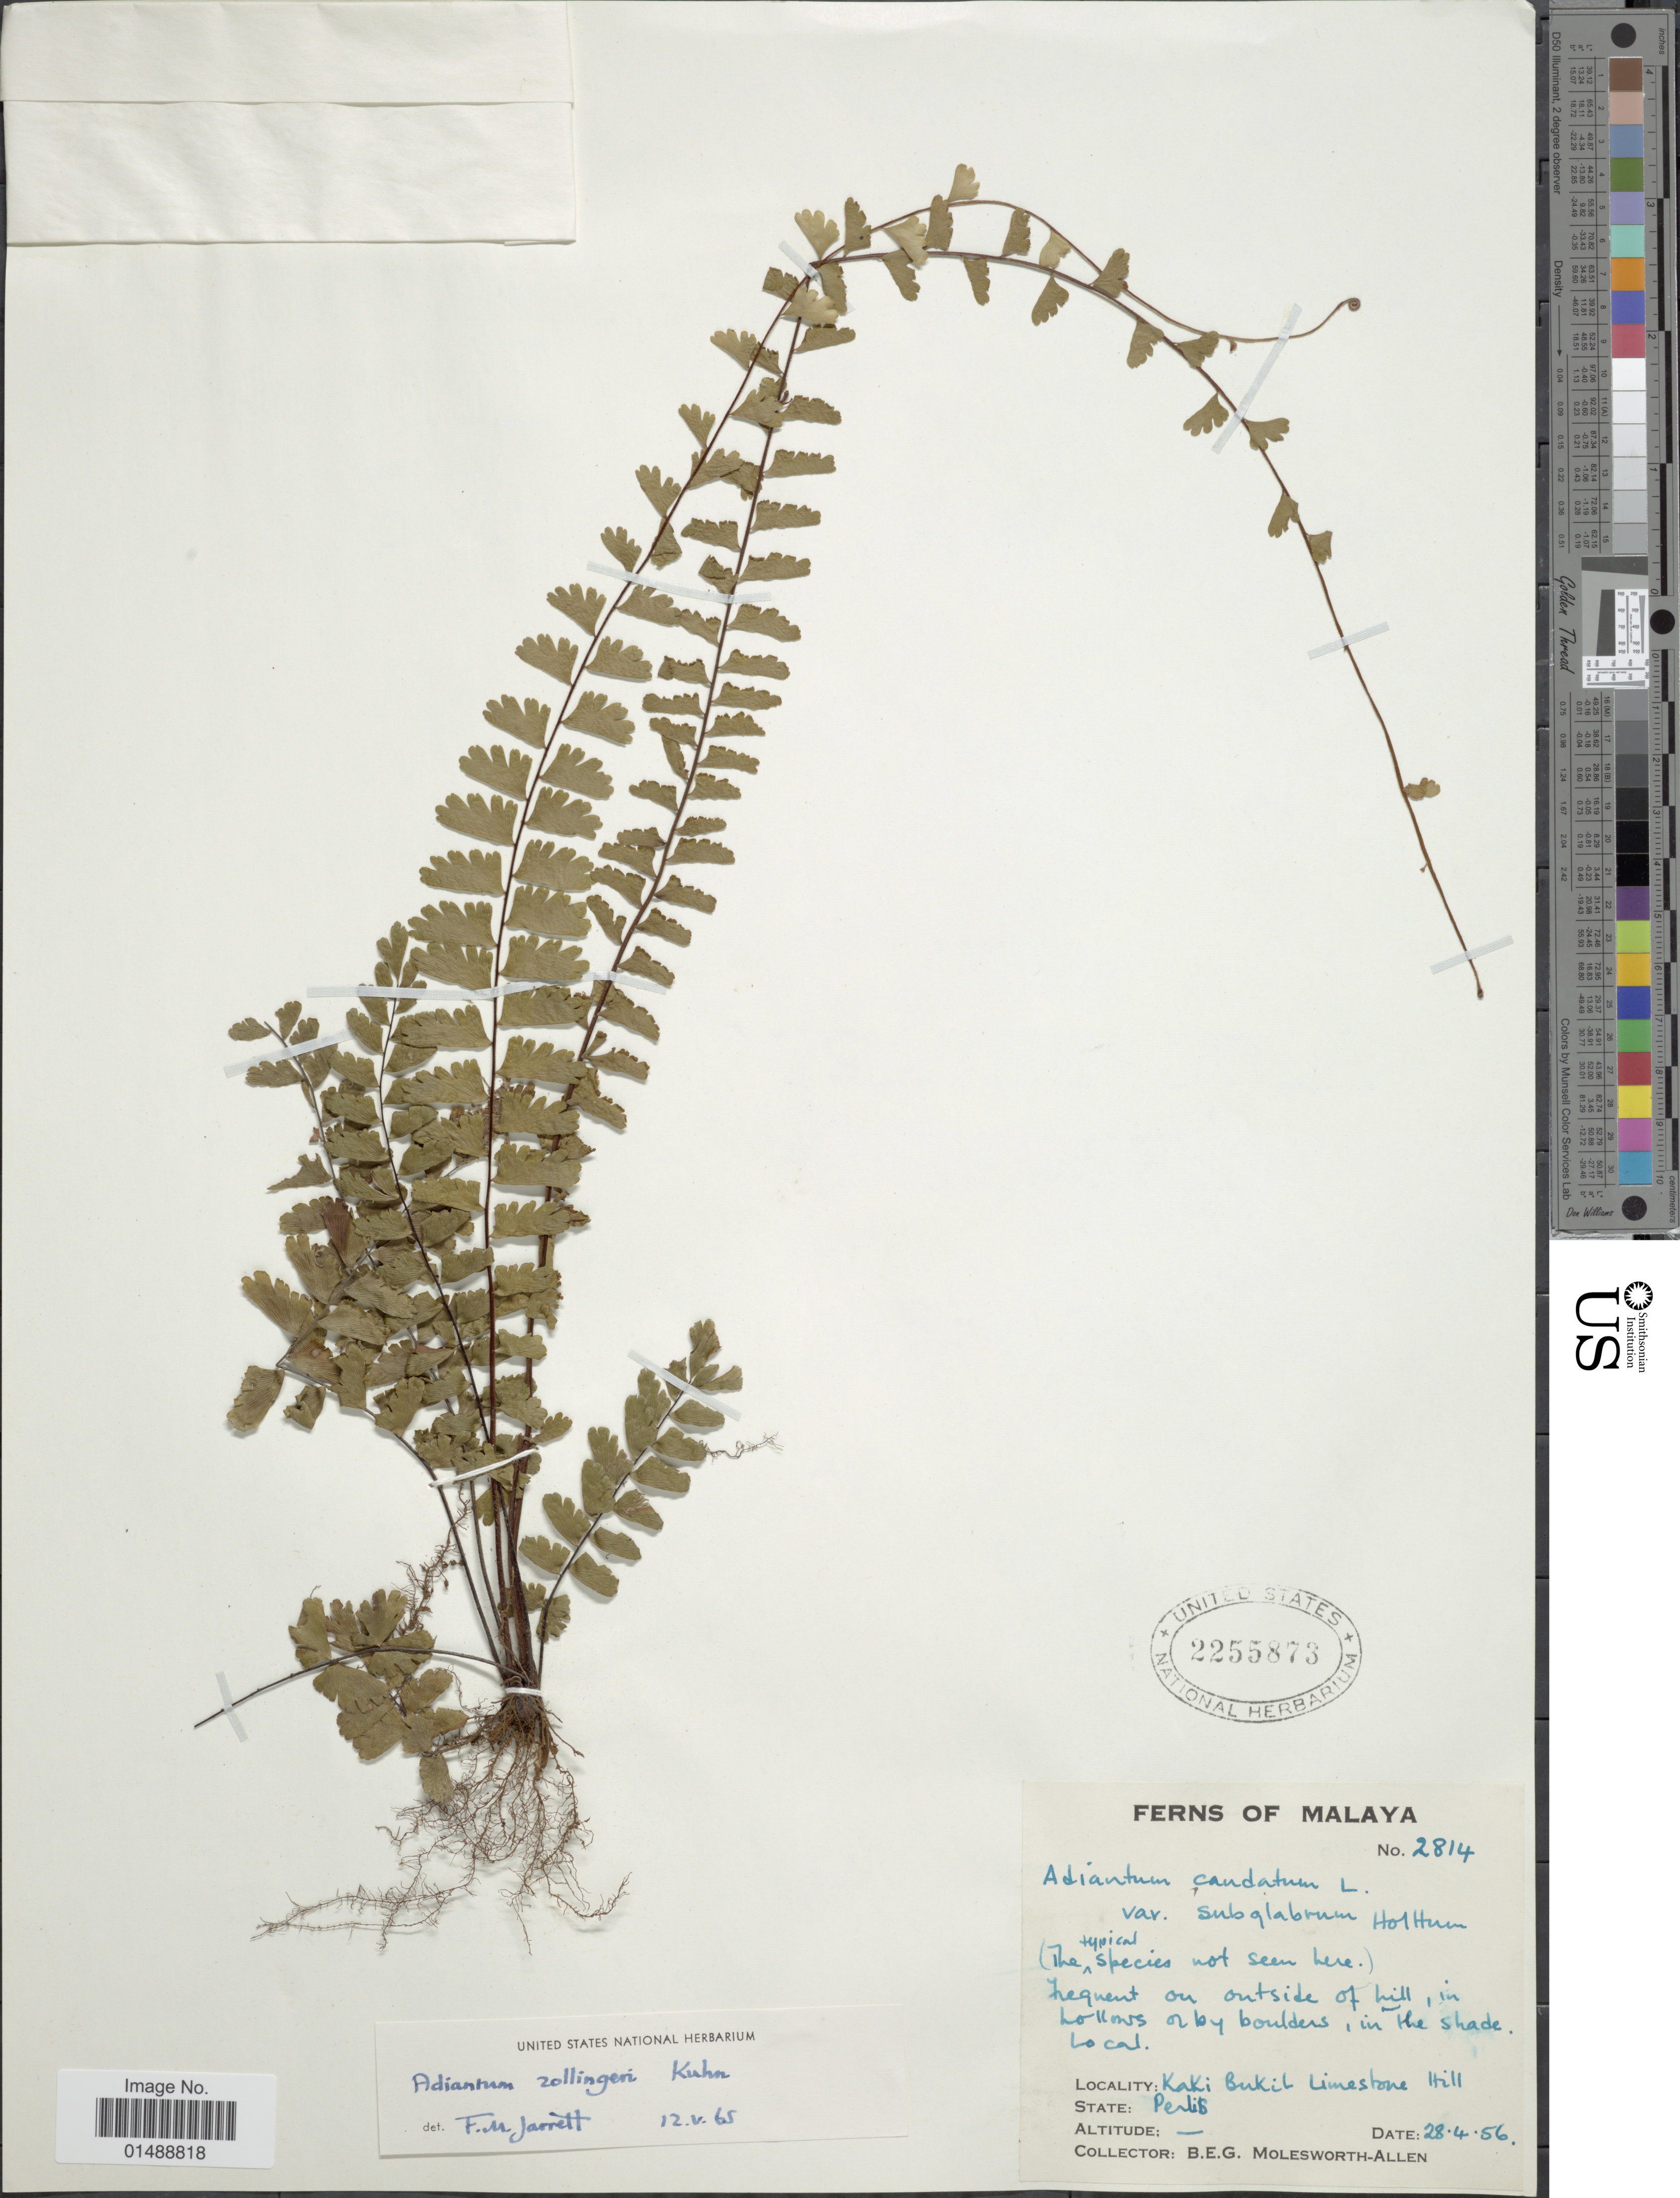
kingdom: Plantae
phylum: Tracheophyta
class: Polypodiopsida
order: Polypodiales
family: Pteridaceae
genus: Adiantum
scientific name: Adiantum zollingeri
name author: Mett. ex Kuhn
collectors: B. E. G. Molesworth-Allen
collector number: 2814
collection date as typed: Transcribed d/m/y: 28/4/56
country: Malaysia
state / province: Perlis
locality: Kaki Bukil Limestone Hill, Perlis, Malaya.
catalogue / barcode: US 2255873